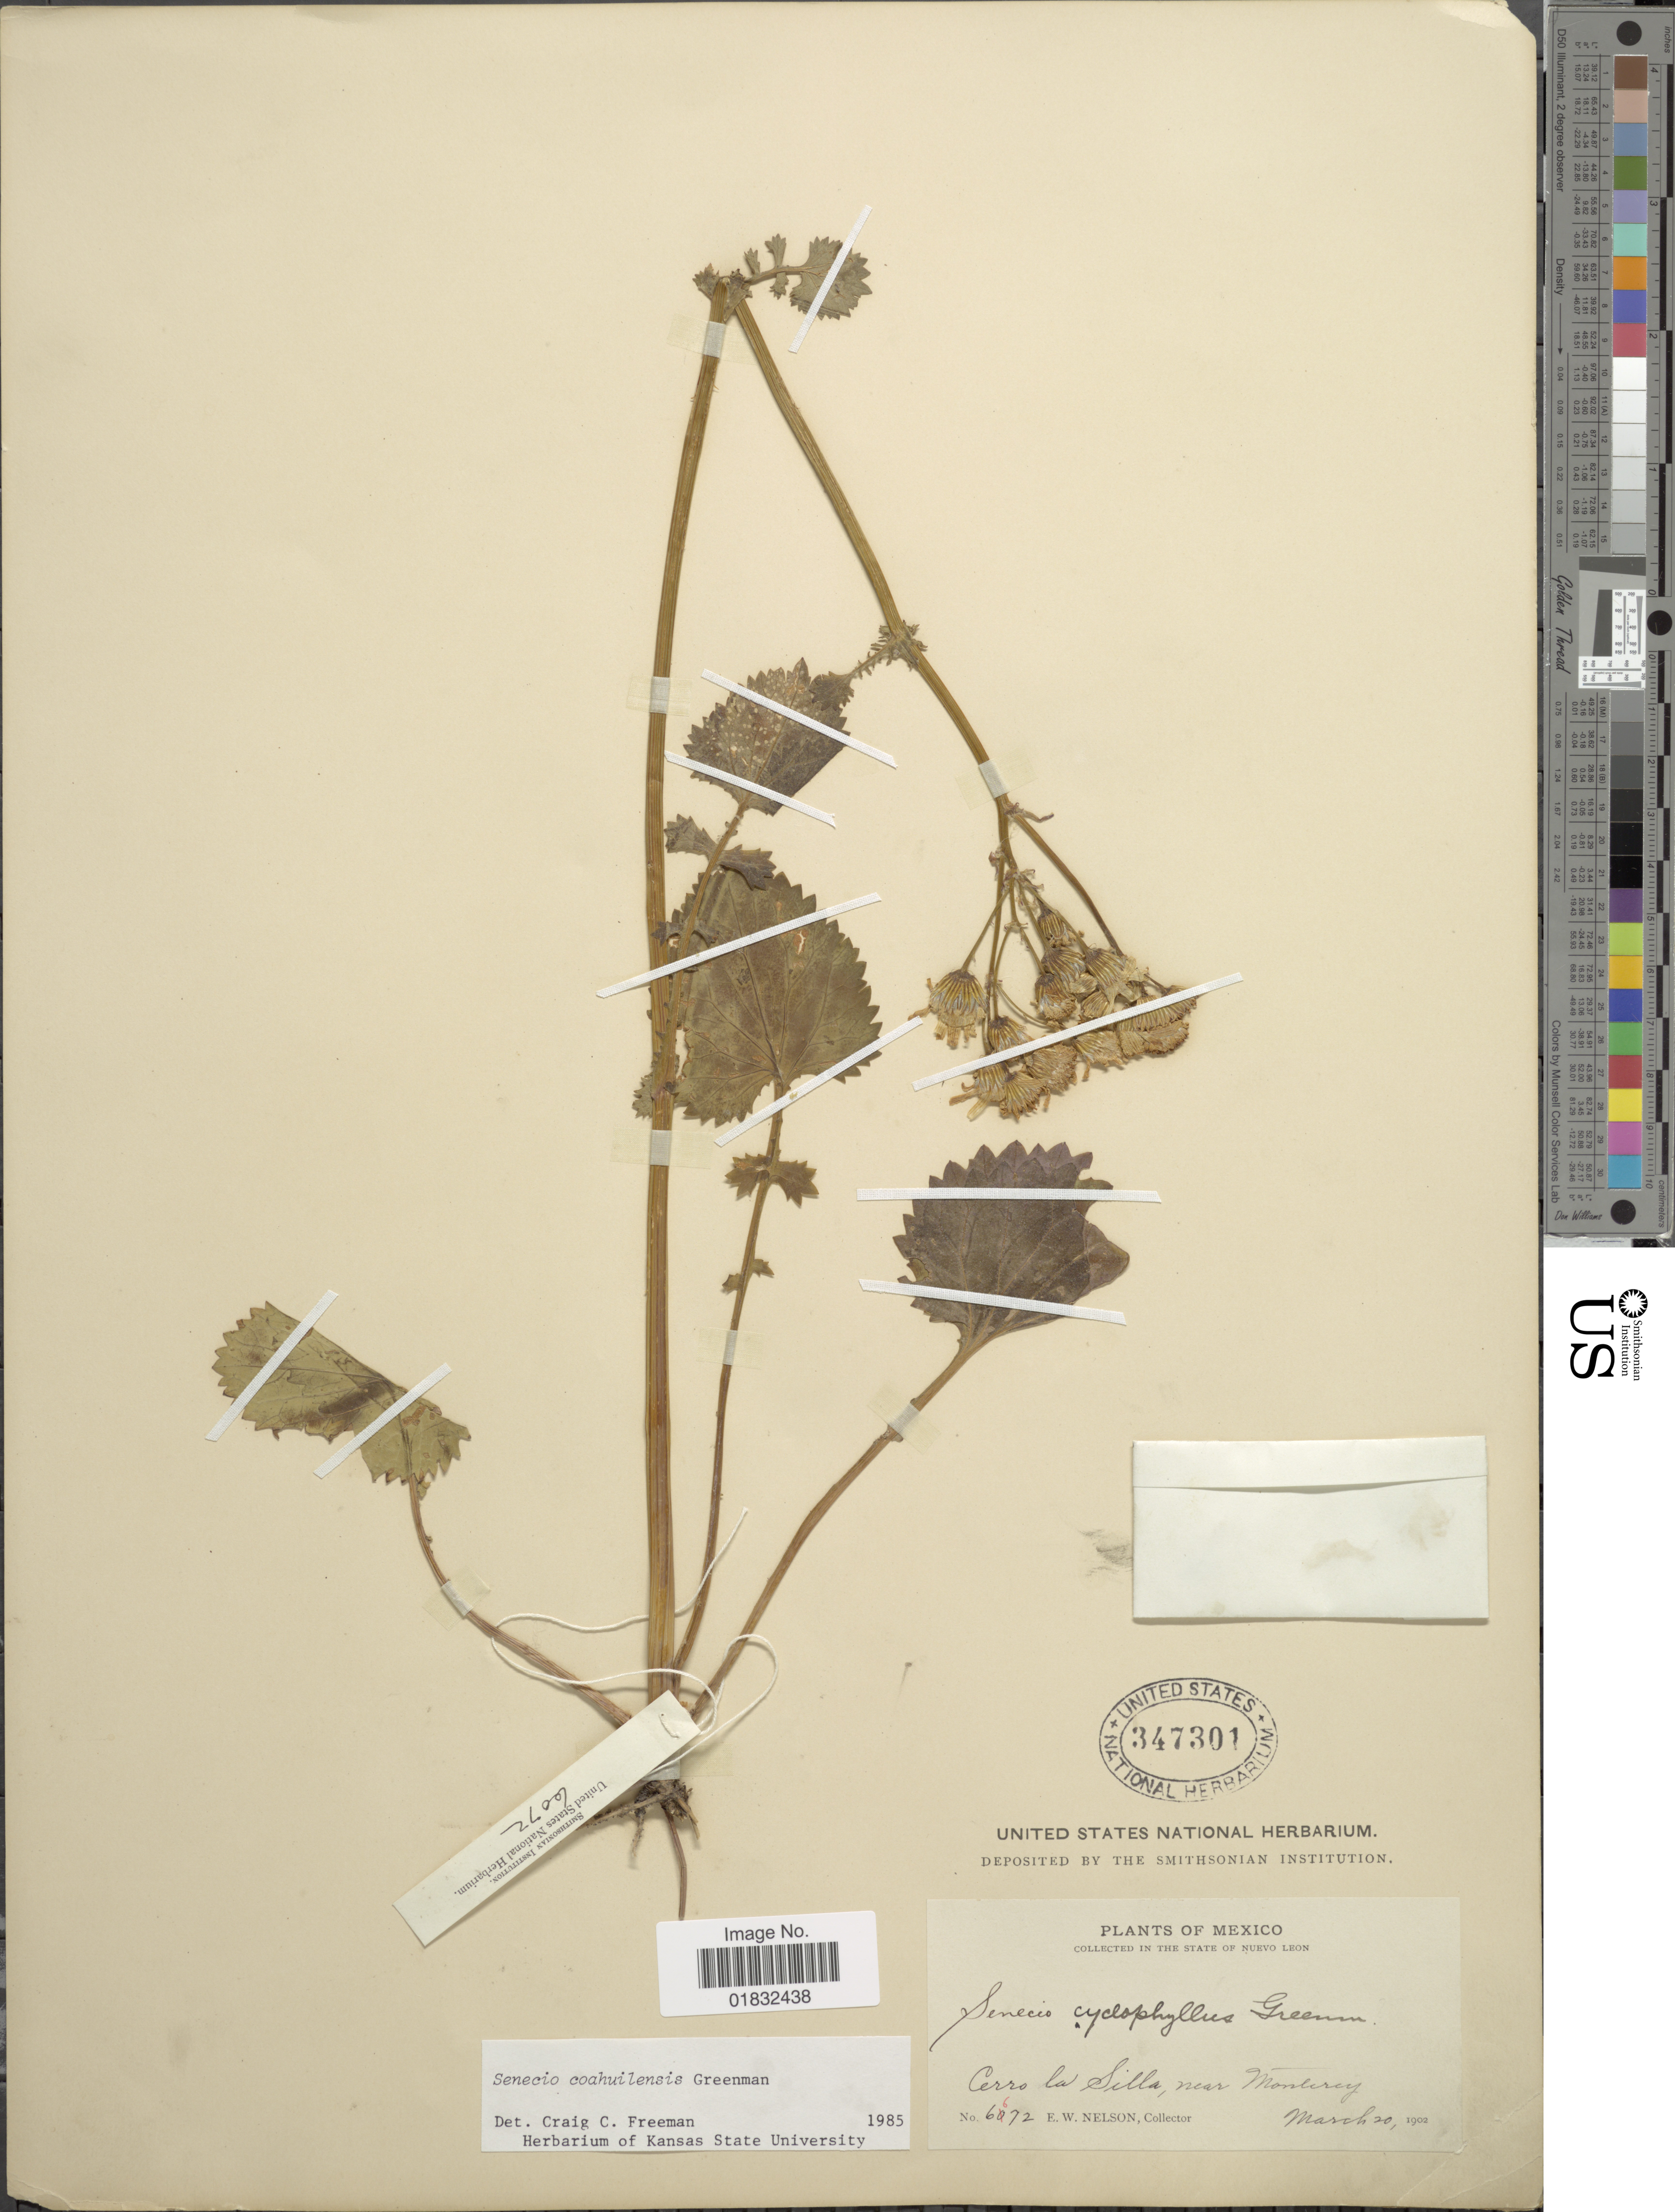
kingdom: Plantae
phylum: Tracheophyta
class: Magnoliopsida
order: Asterales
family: Asteraceae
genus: Packera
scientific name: Packera coahuilensis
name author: (Greenm.) C. Jeffrey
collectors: E. W. Nelson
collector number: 6672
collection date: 1902-03-20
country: Mexico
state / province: Nuevo León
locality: Cerro la Silla, near Monterey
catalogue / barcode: US 347301